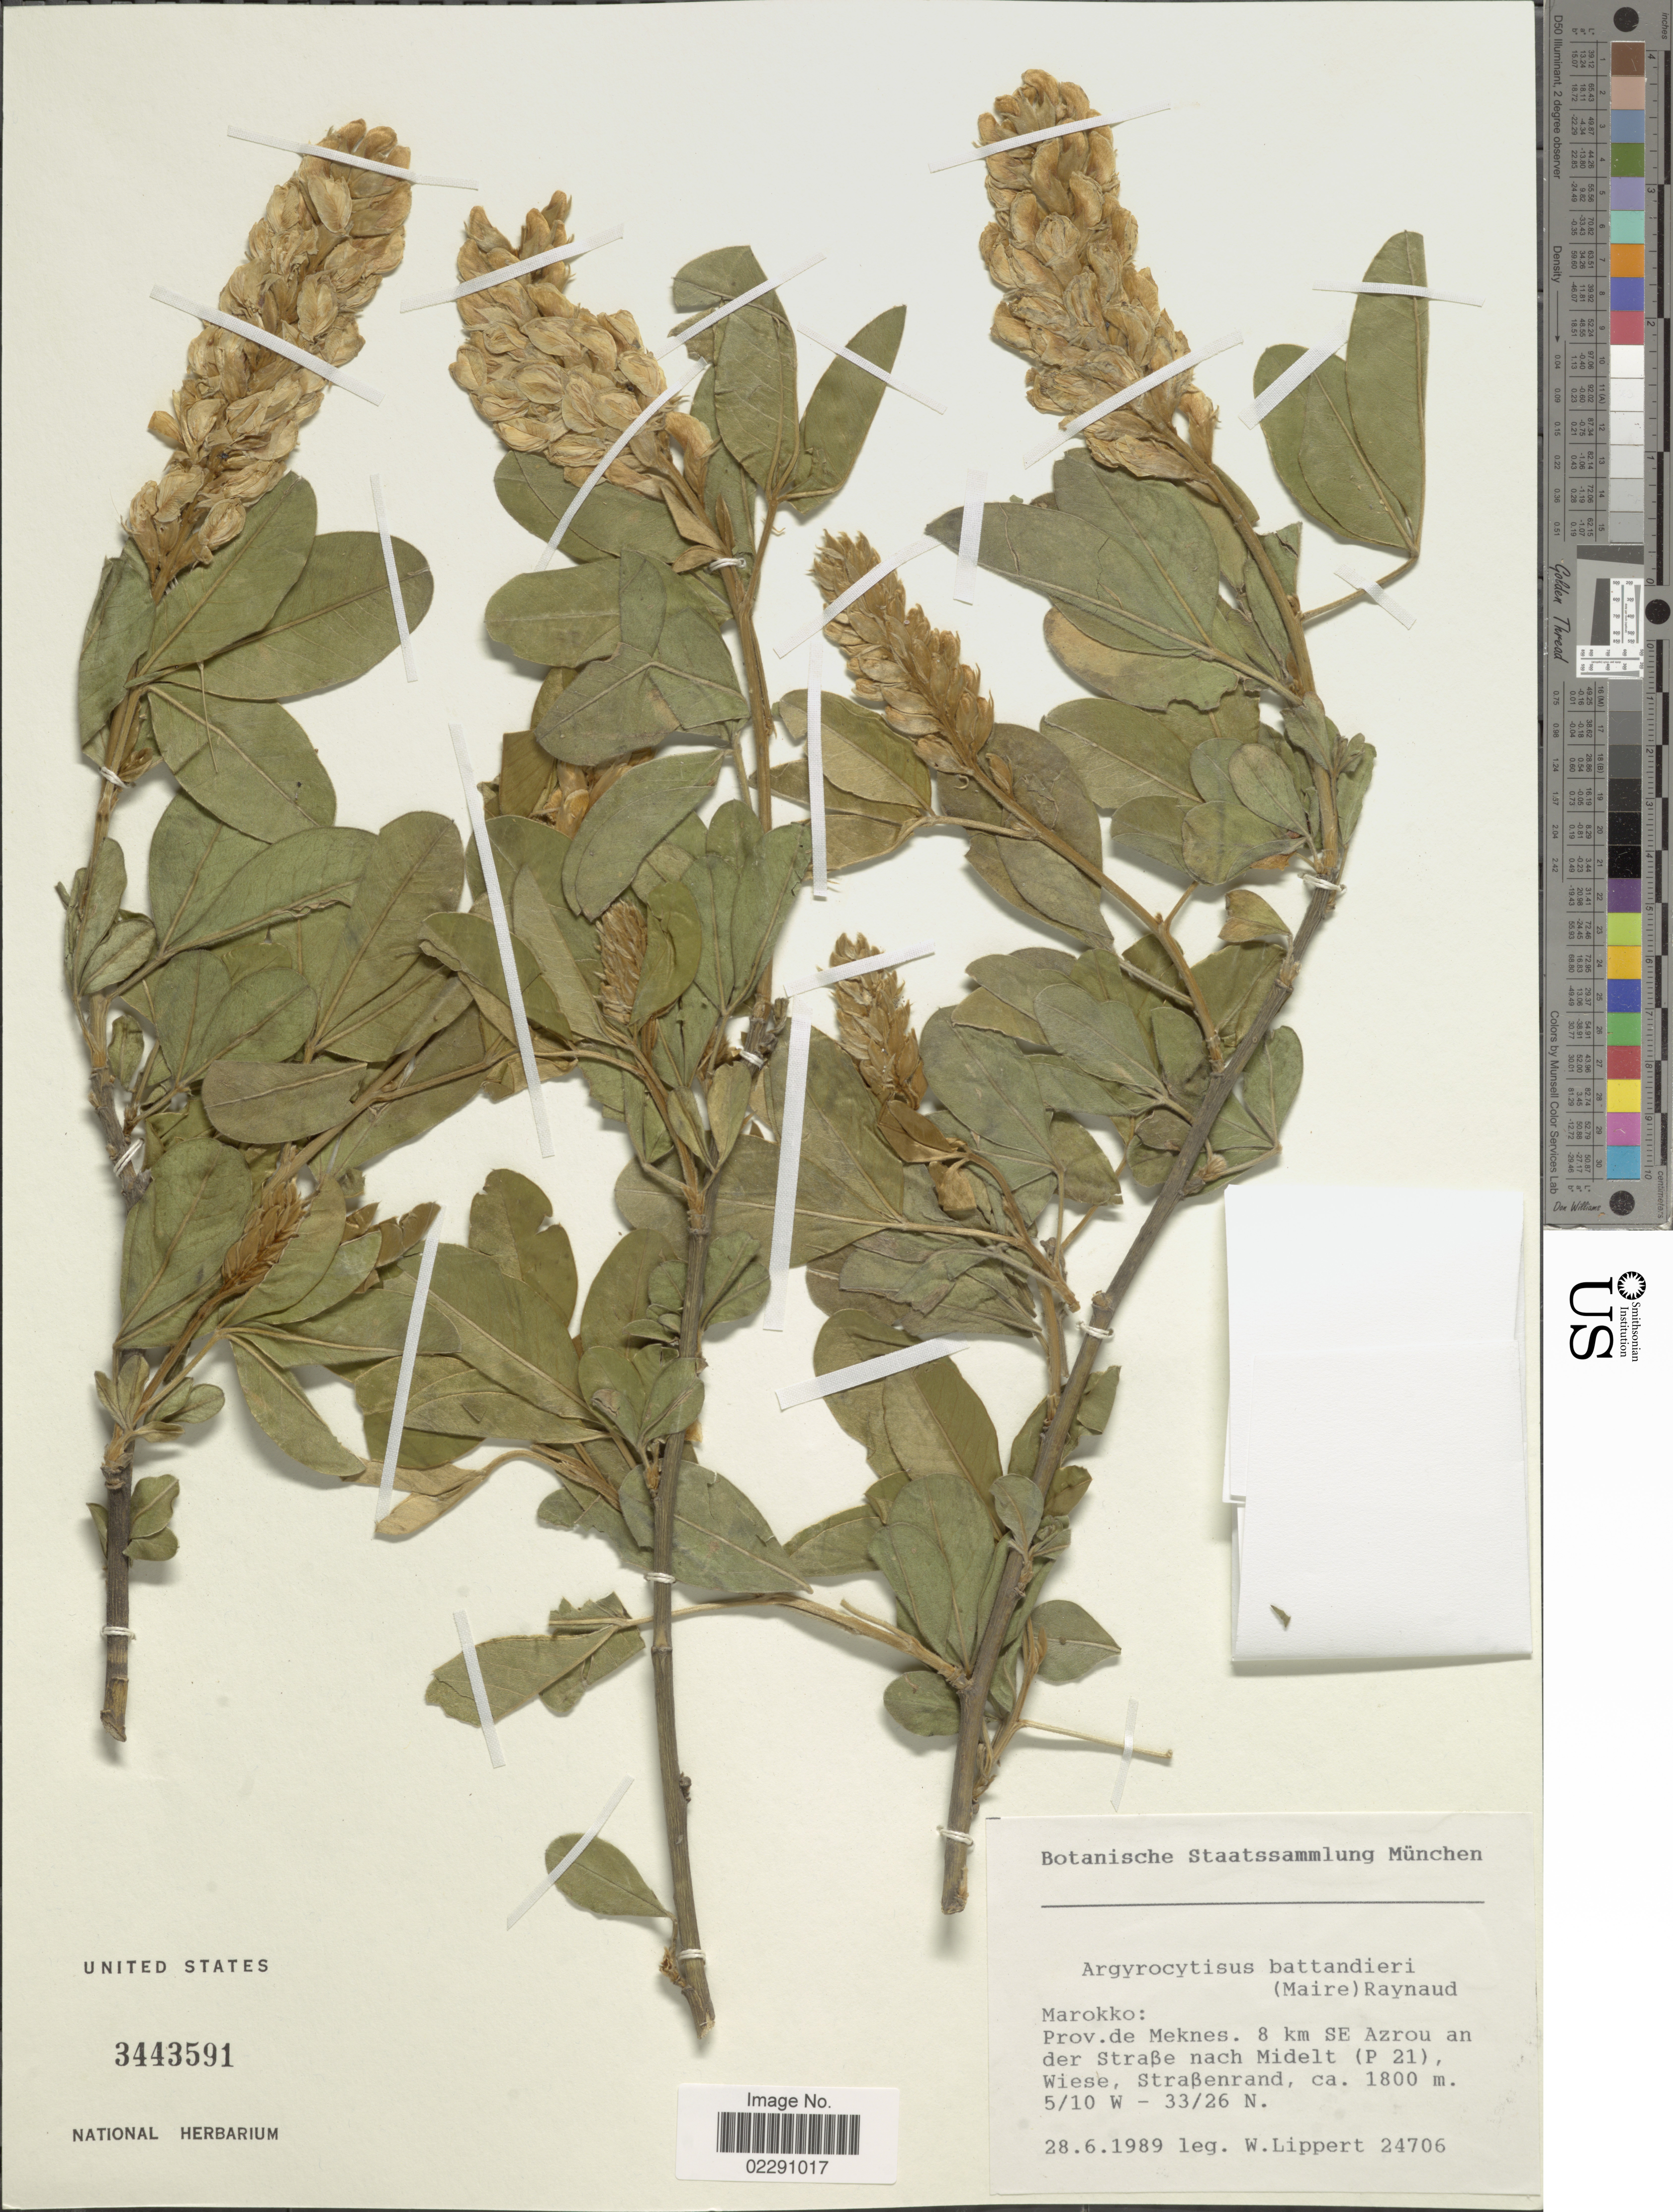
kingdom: Plantae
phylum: Tracheophyta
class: Magnoliopsida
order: Fabales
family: Fabaceae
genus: Argyrocytisus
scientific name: Argyrocytisus battandieri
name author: (Maire) Raynaud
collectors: W. Lippert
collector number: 24706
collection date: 1989-06-28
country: Morocco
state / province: Meknès-Tafilalet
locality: Prov. de Meknes, 8 km SW Azrou an der Strabe nach Midelt (P21)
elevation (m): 1800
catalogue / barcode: US 3443591